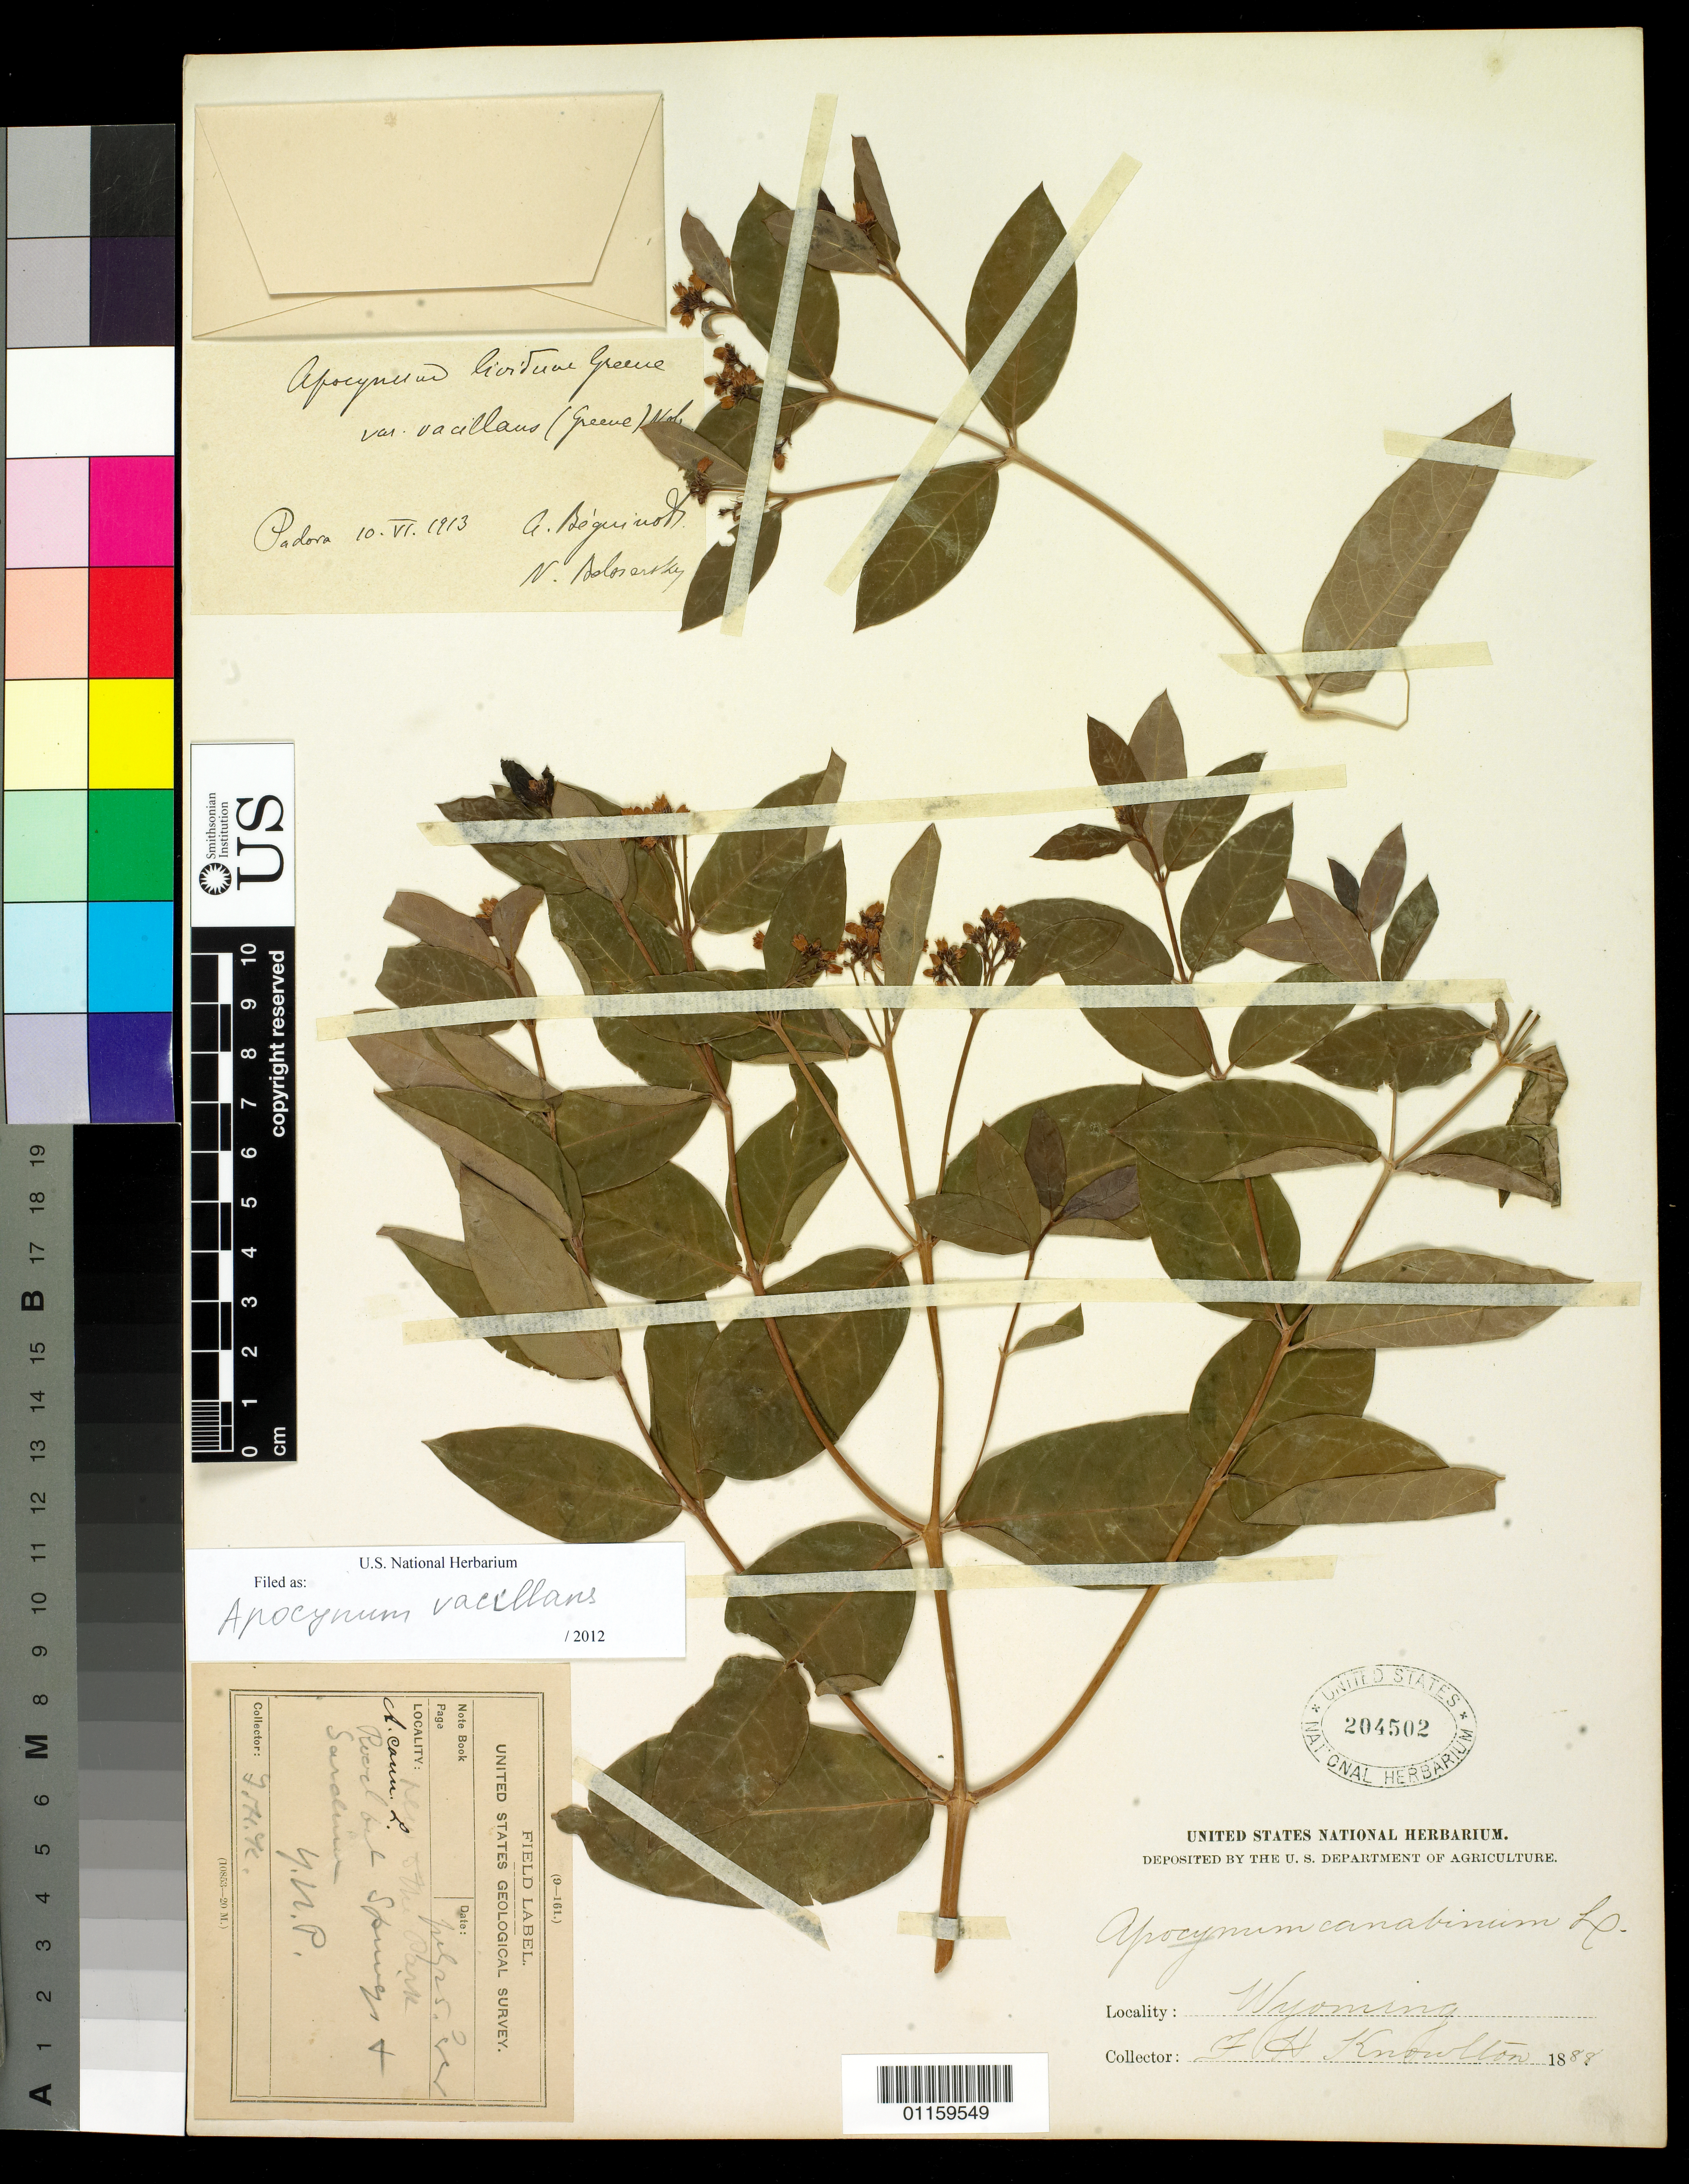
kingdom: Plantae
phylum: Tracheophyta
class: Magnoliopsida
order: Gentianales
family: Apocynaceae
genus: Apocynum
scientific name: Apocynum vacillans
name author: Greene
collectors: F. H. Knowlton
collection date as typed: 25 Jul 1888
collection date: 1888-07-25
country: United States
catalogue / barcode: US 204502